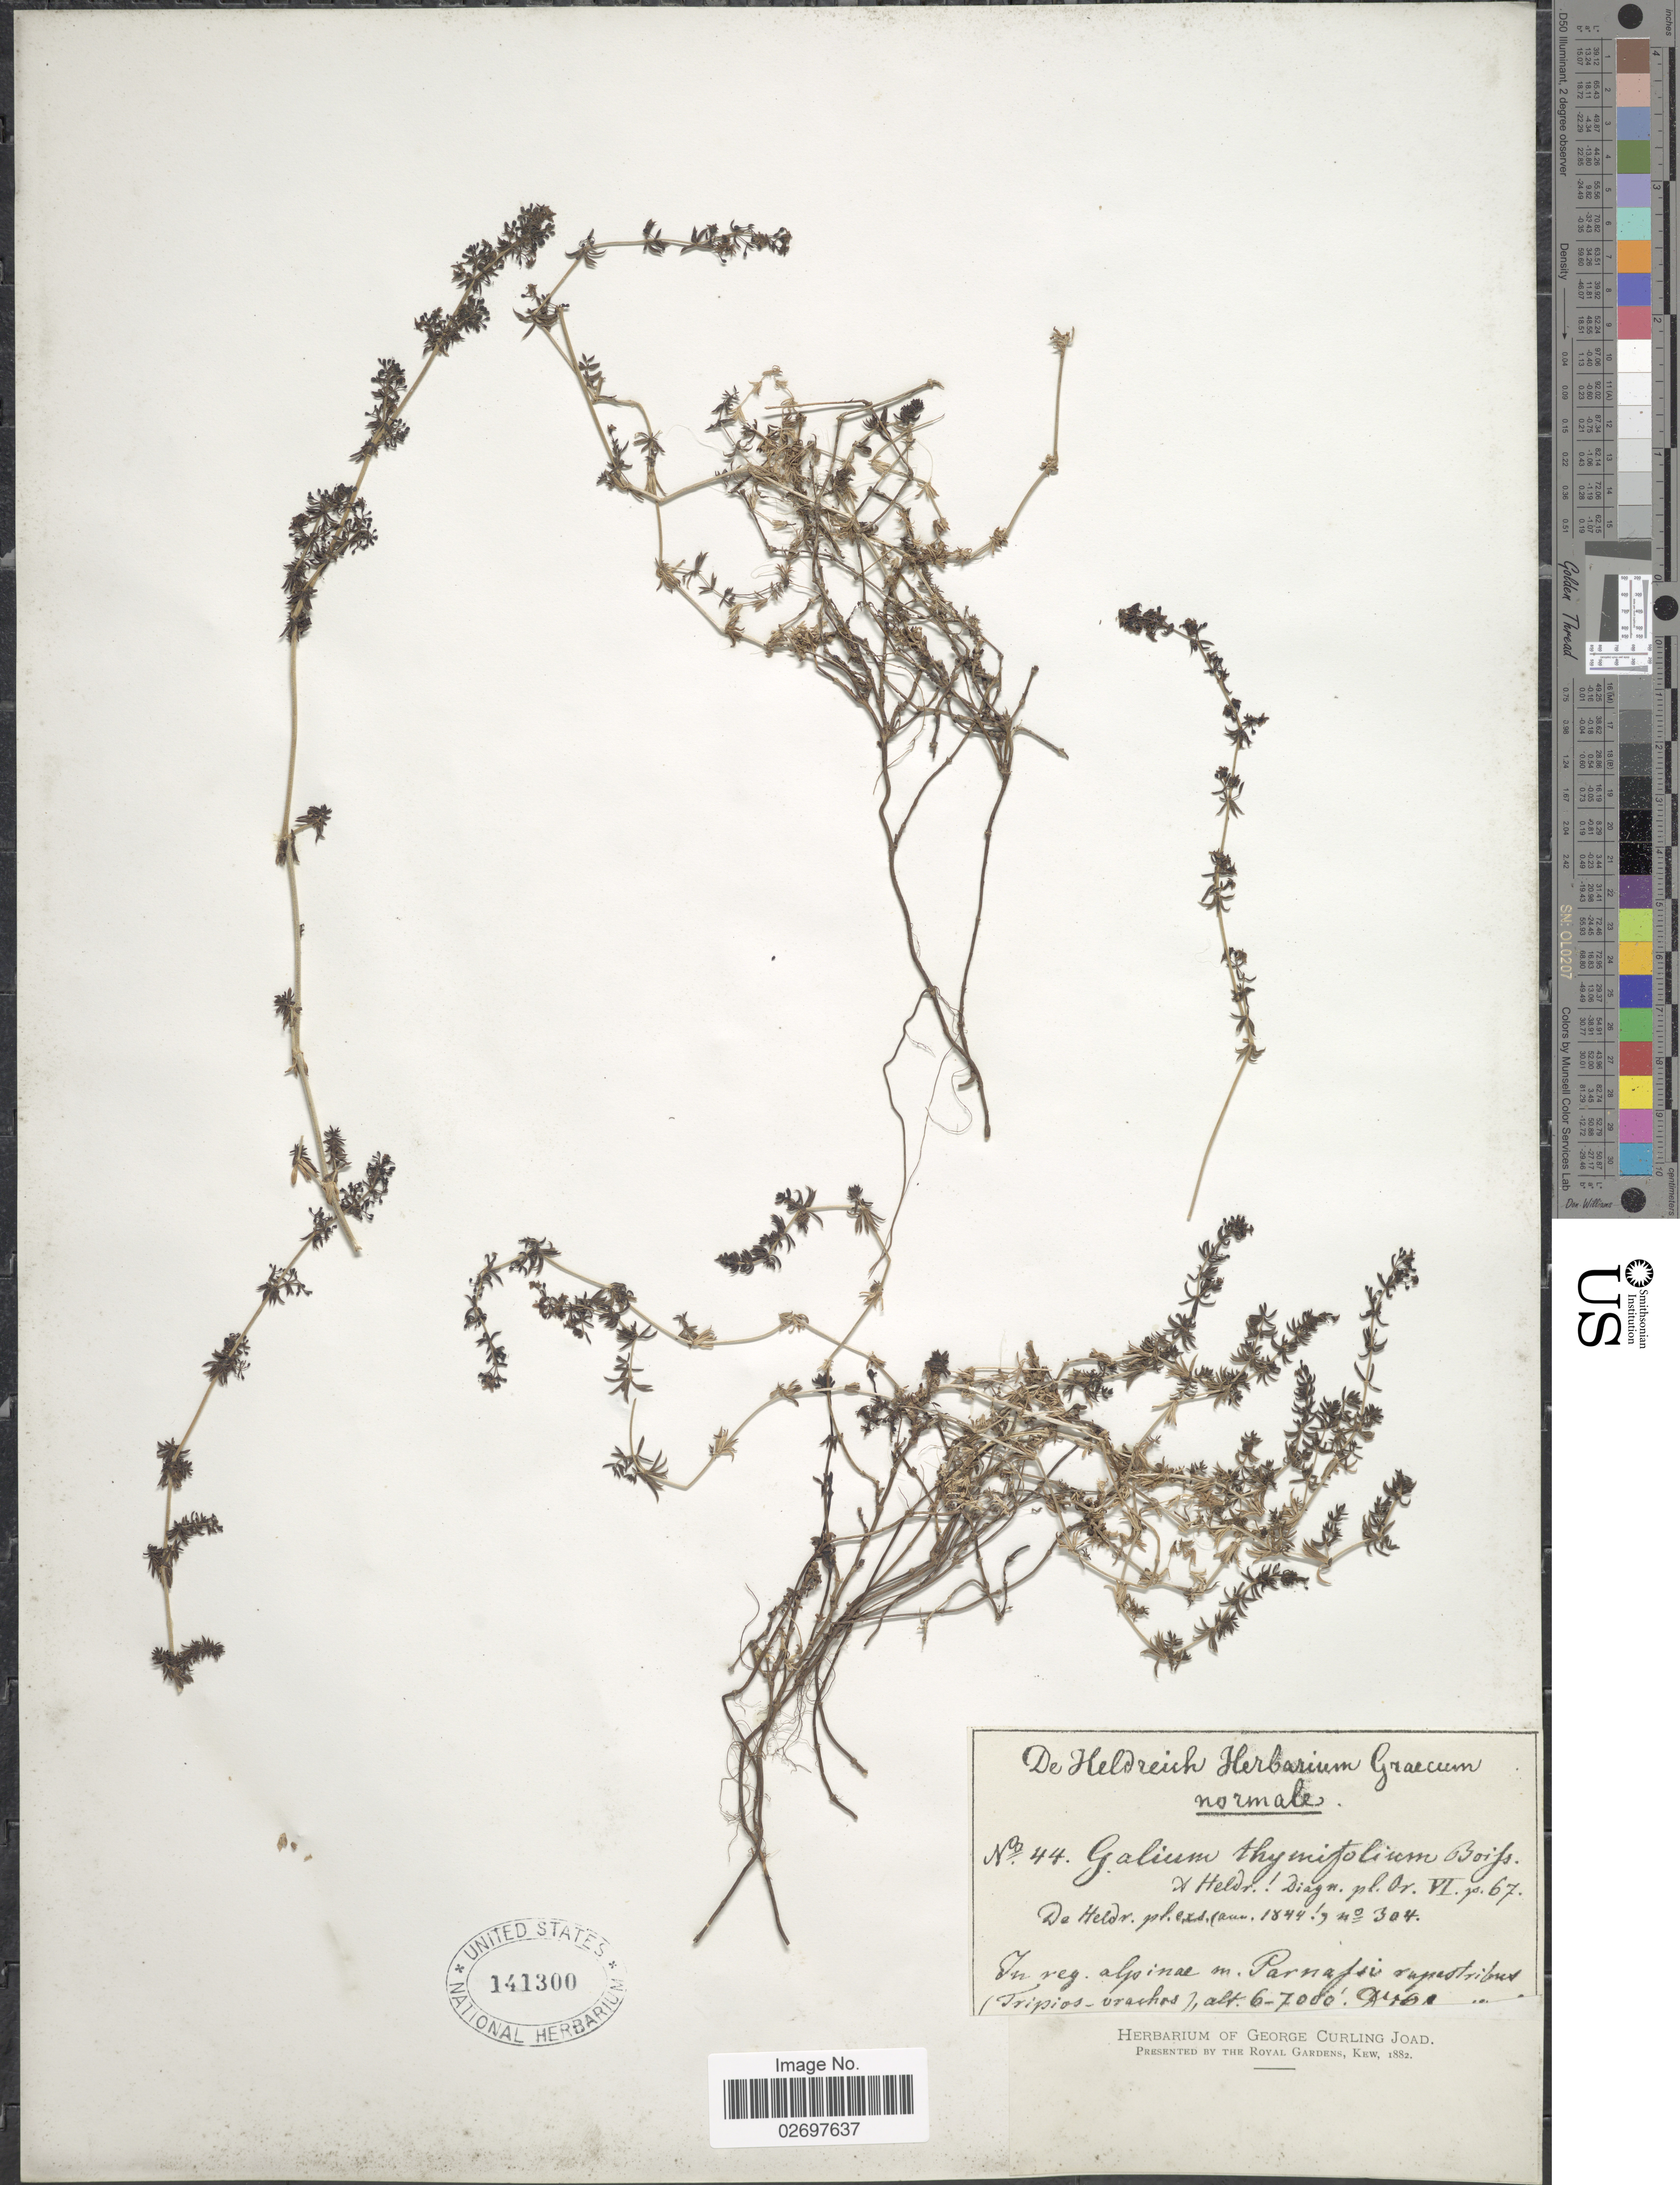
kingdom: Plantae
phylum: Tracheophyta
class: Magnoliopsida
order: Gentianales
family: Rubiaceae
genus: Galium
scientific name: Galium thymifolium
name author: Boiss. & Heldr.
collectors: -. De Heldreich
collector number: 44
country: Greece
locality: In reg. alpinae m. Parnassus rupestribus (Tripios-vrachos)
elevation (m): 1829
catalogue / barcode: US 141300